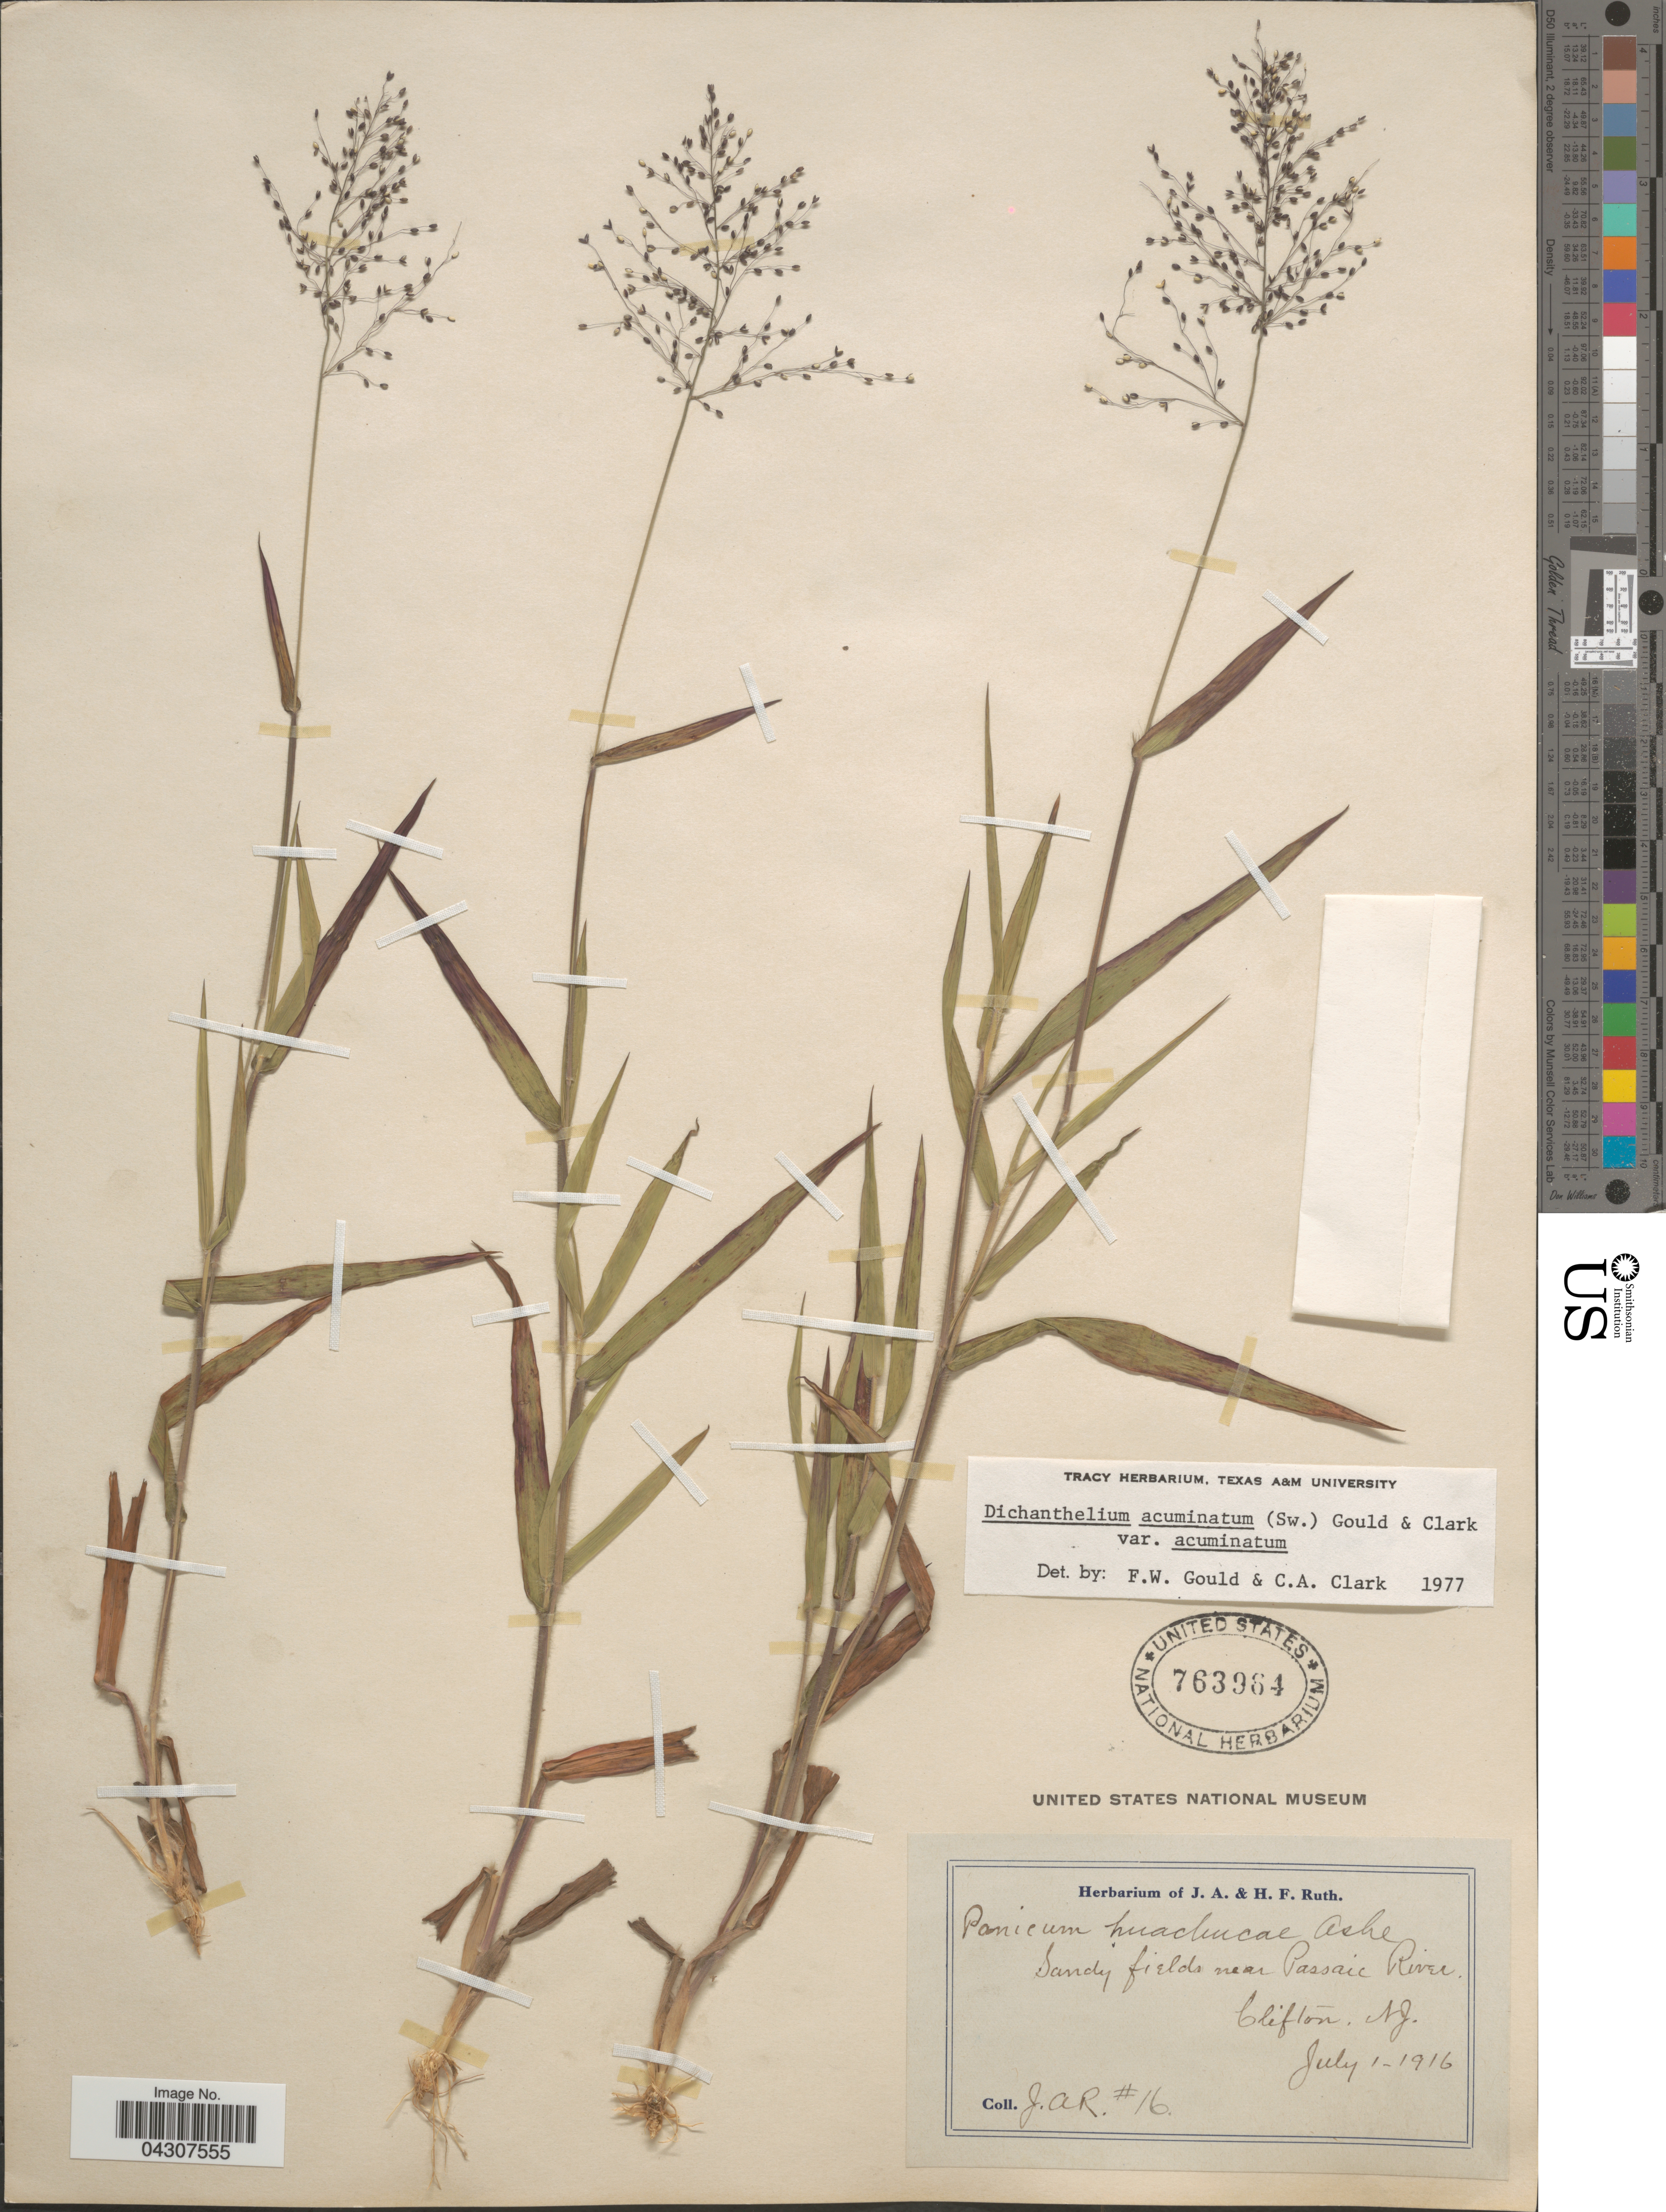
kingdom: Plantae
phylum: Tracheophyta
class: Liliopsida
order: Poales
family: Poaceae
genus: Dichanthelium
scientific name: Dichanthelium acuminatum var. acuminatum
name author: (Sw.) Gould & C.A. Clark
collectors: J. Ruth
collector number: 16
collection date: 1916-07-01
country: United States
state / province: New Jersey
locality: Sandy fields near Passaic River. Clifton.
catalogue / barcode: US 763964